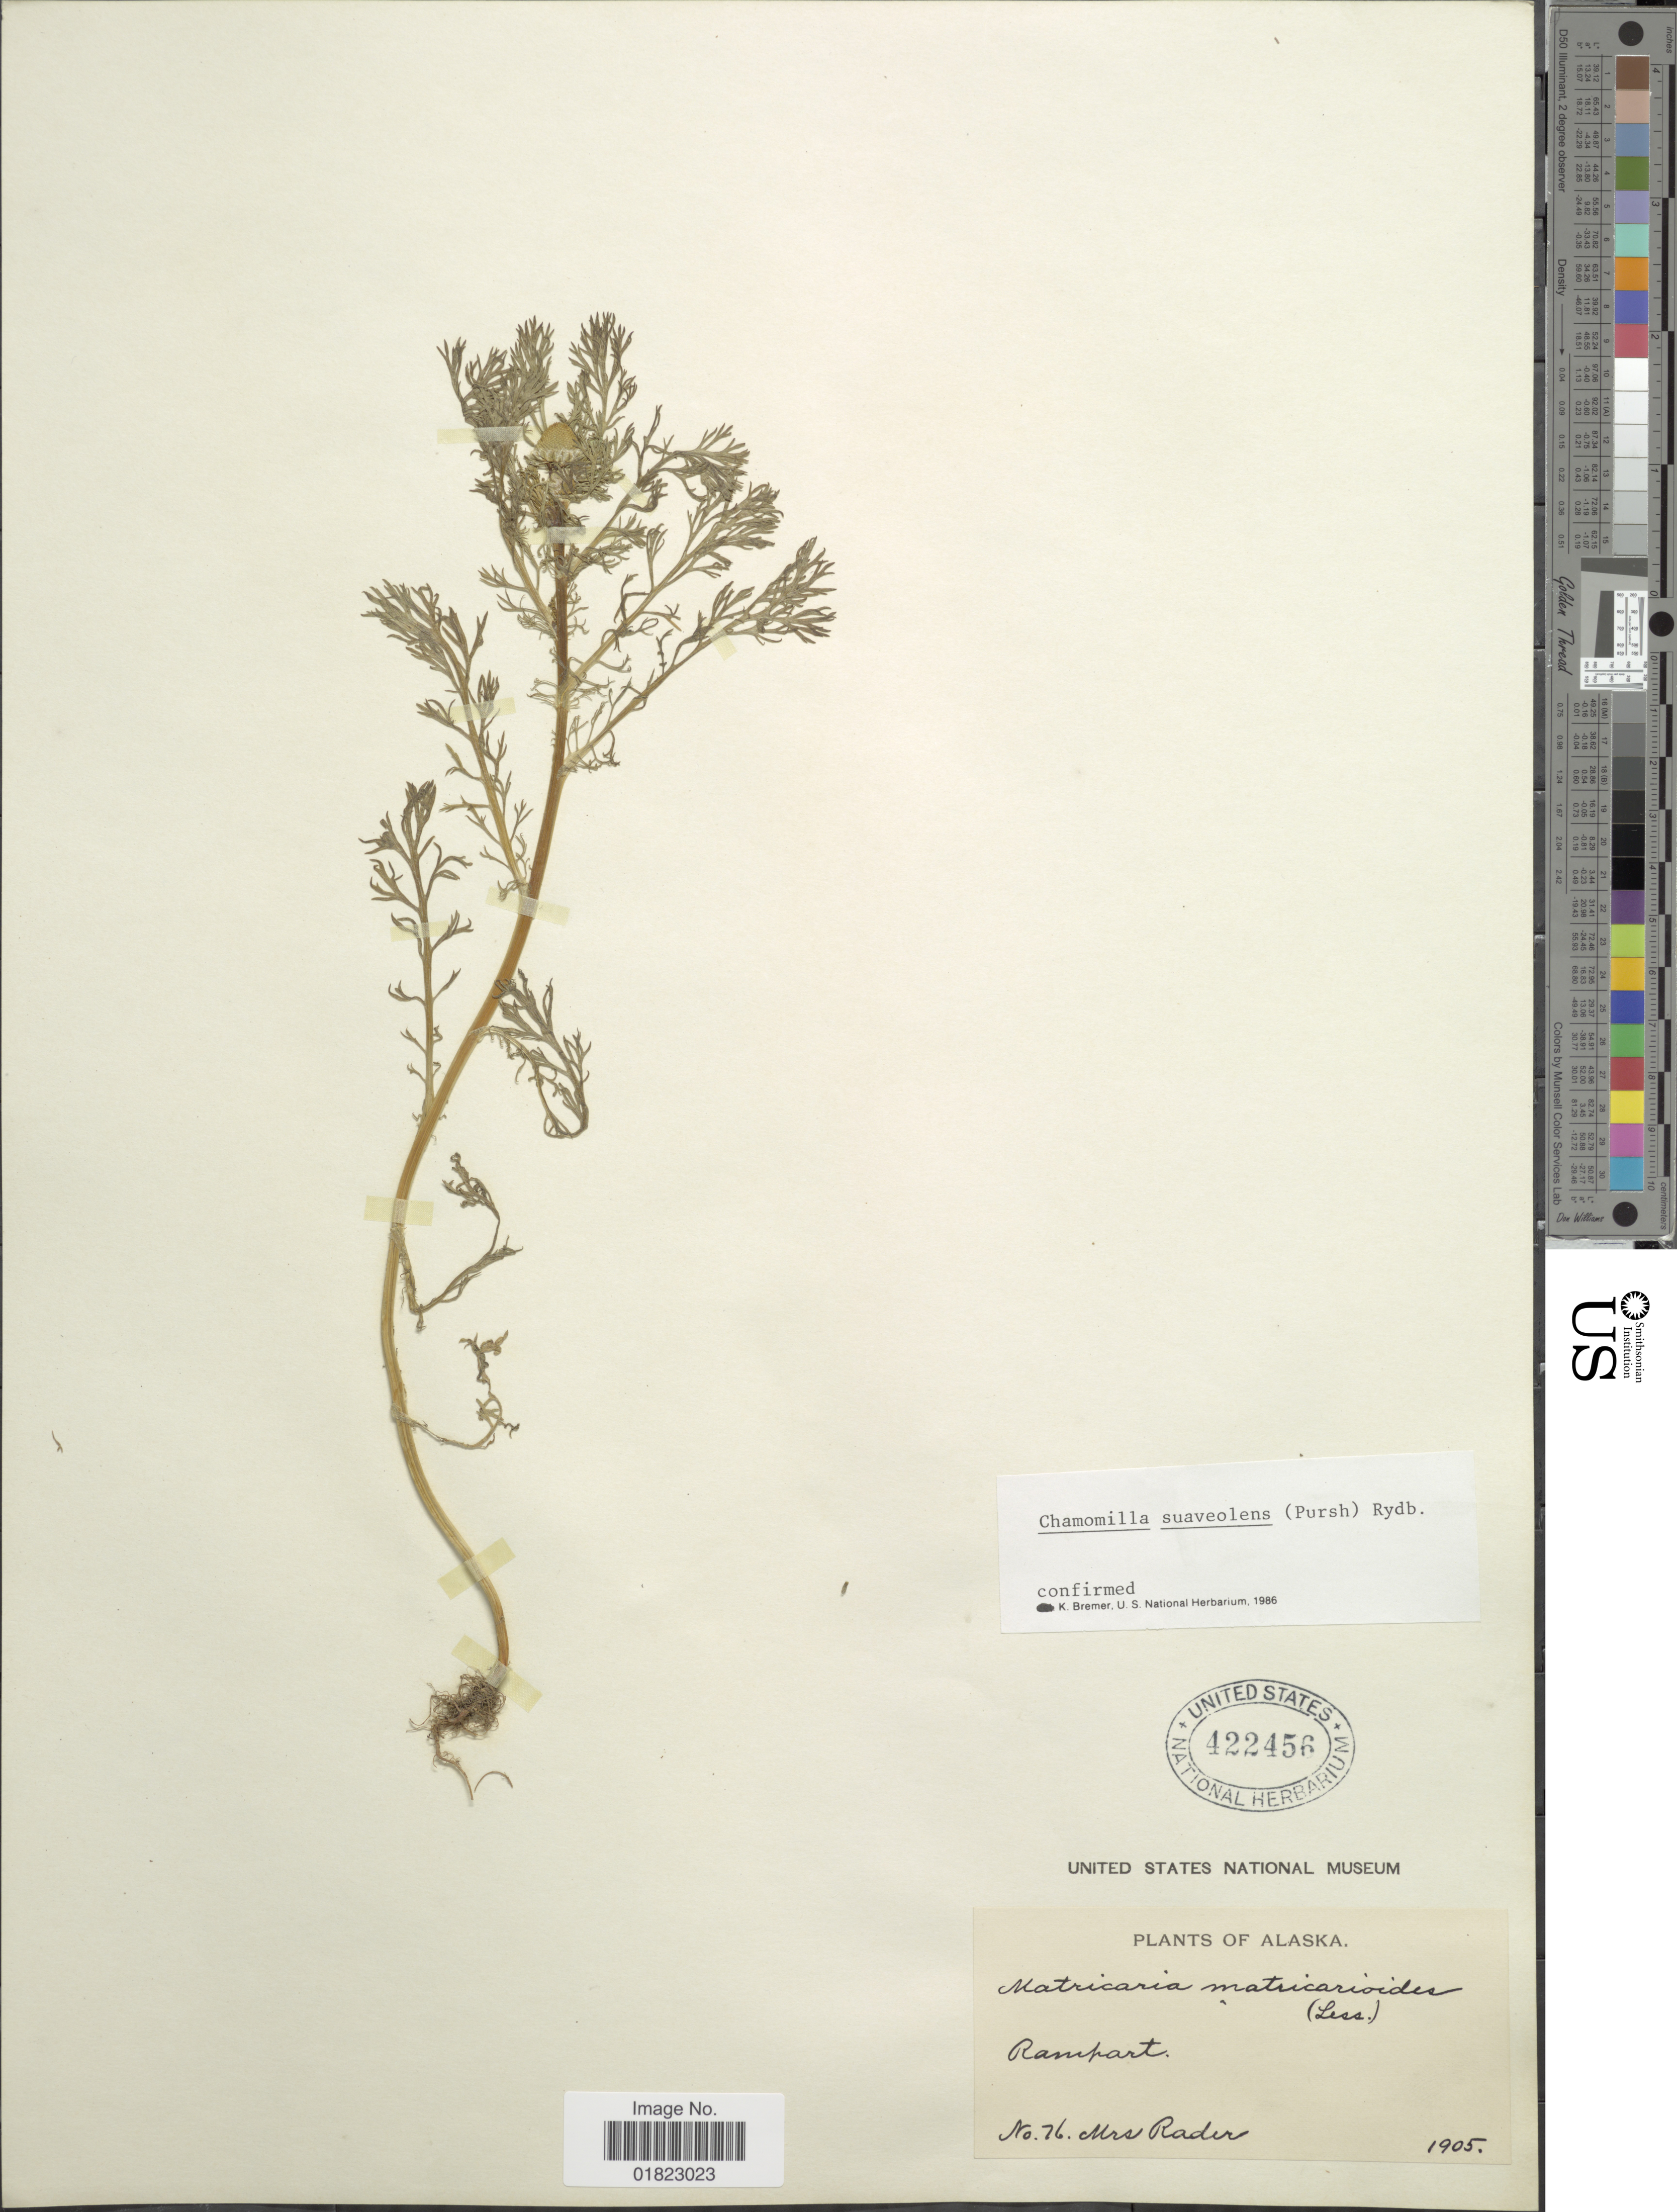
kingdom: Plantae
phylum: Tracheophyta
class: Magnoliopsida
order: Asterales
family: Asteraceae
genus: Matricaria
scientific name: Matricaria matricarioides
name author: (Less.) Porter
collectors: Mrs. Rader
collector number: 76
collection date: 1905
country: United States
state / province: Alaska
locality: Rampart.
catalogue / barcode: US 422456